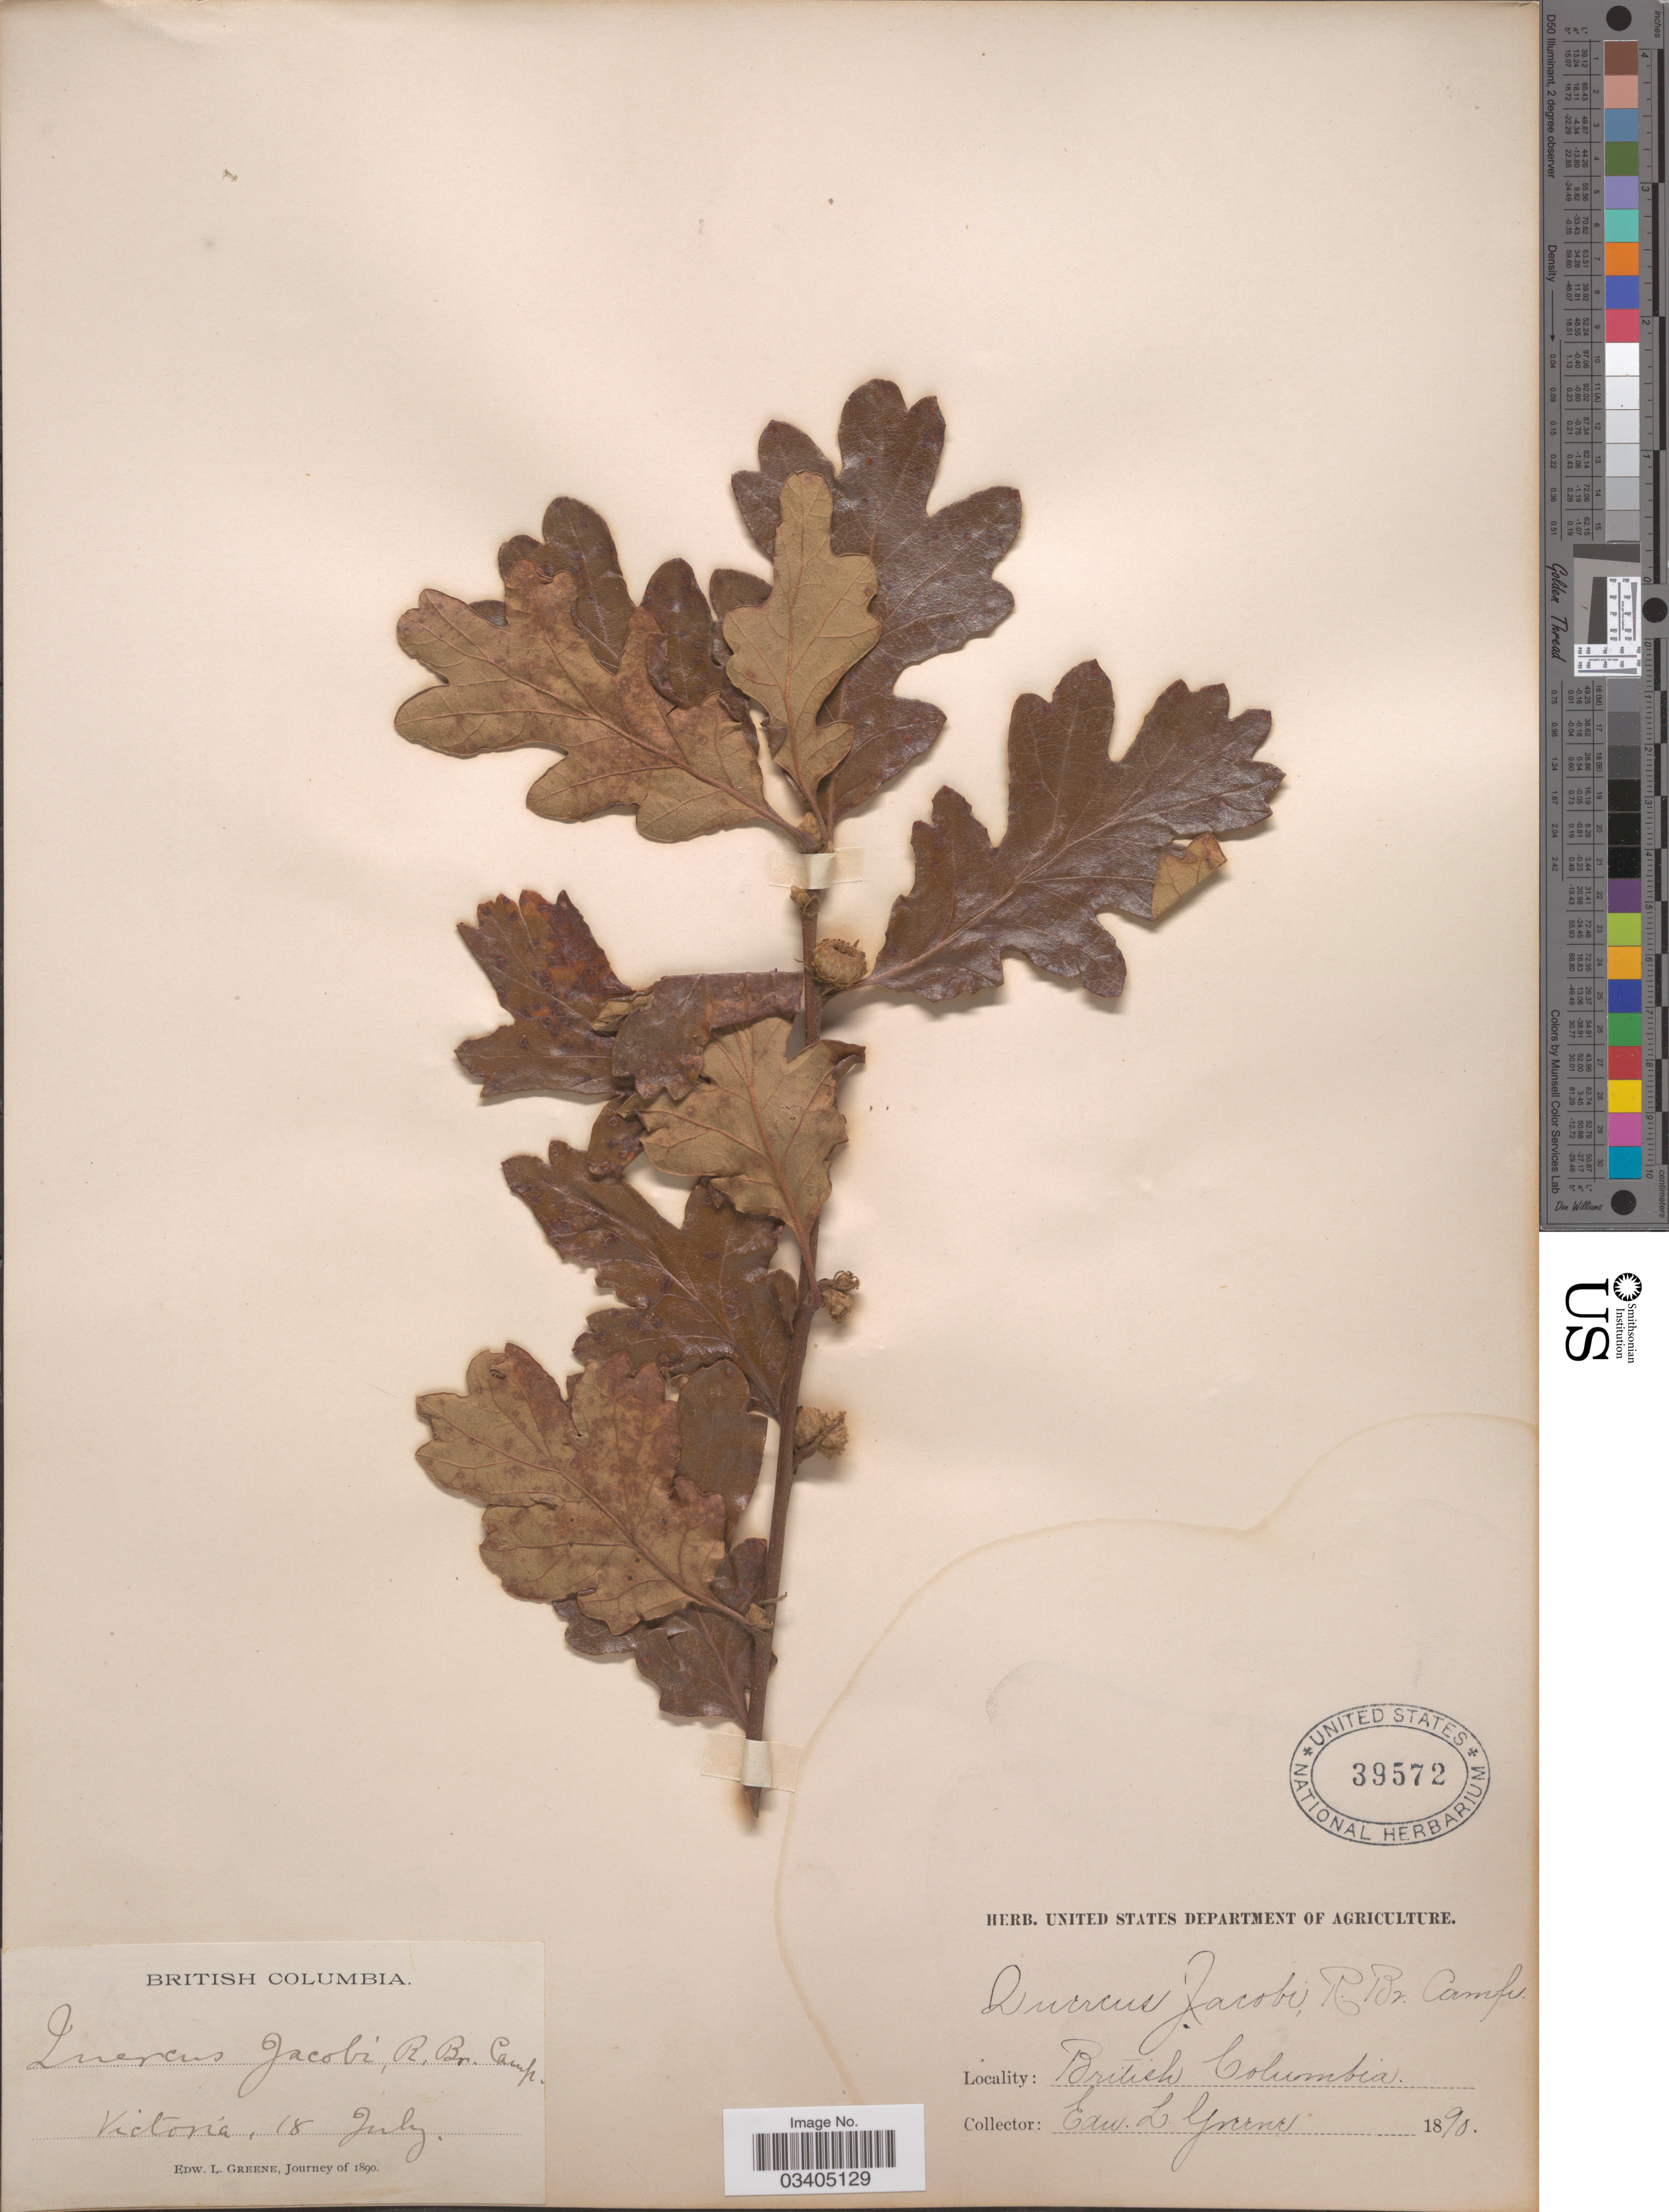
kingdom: Plantae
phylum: Tracheophyta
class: Magnoliopsida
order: Fagales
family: Fagaceae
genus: Quercus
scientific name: Quercus garryana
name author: Douglas ex Hook.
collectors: E. L. Greene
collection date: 1890-07-18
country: Canada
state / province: British Columbia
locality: Victoria.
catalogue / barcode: US 39572